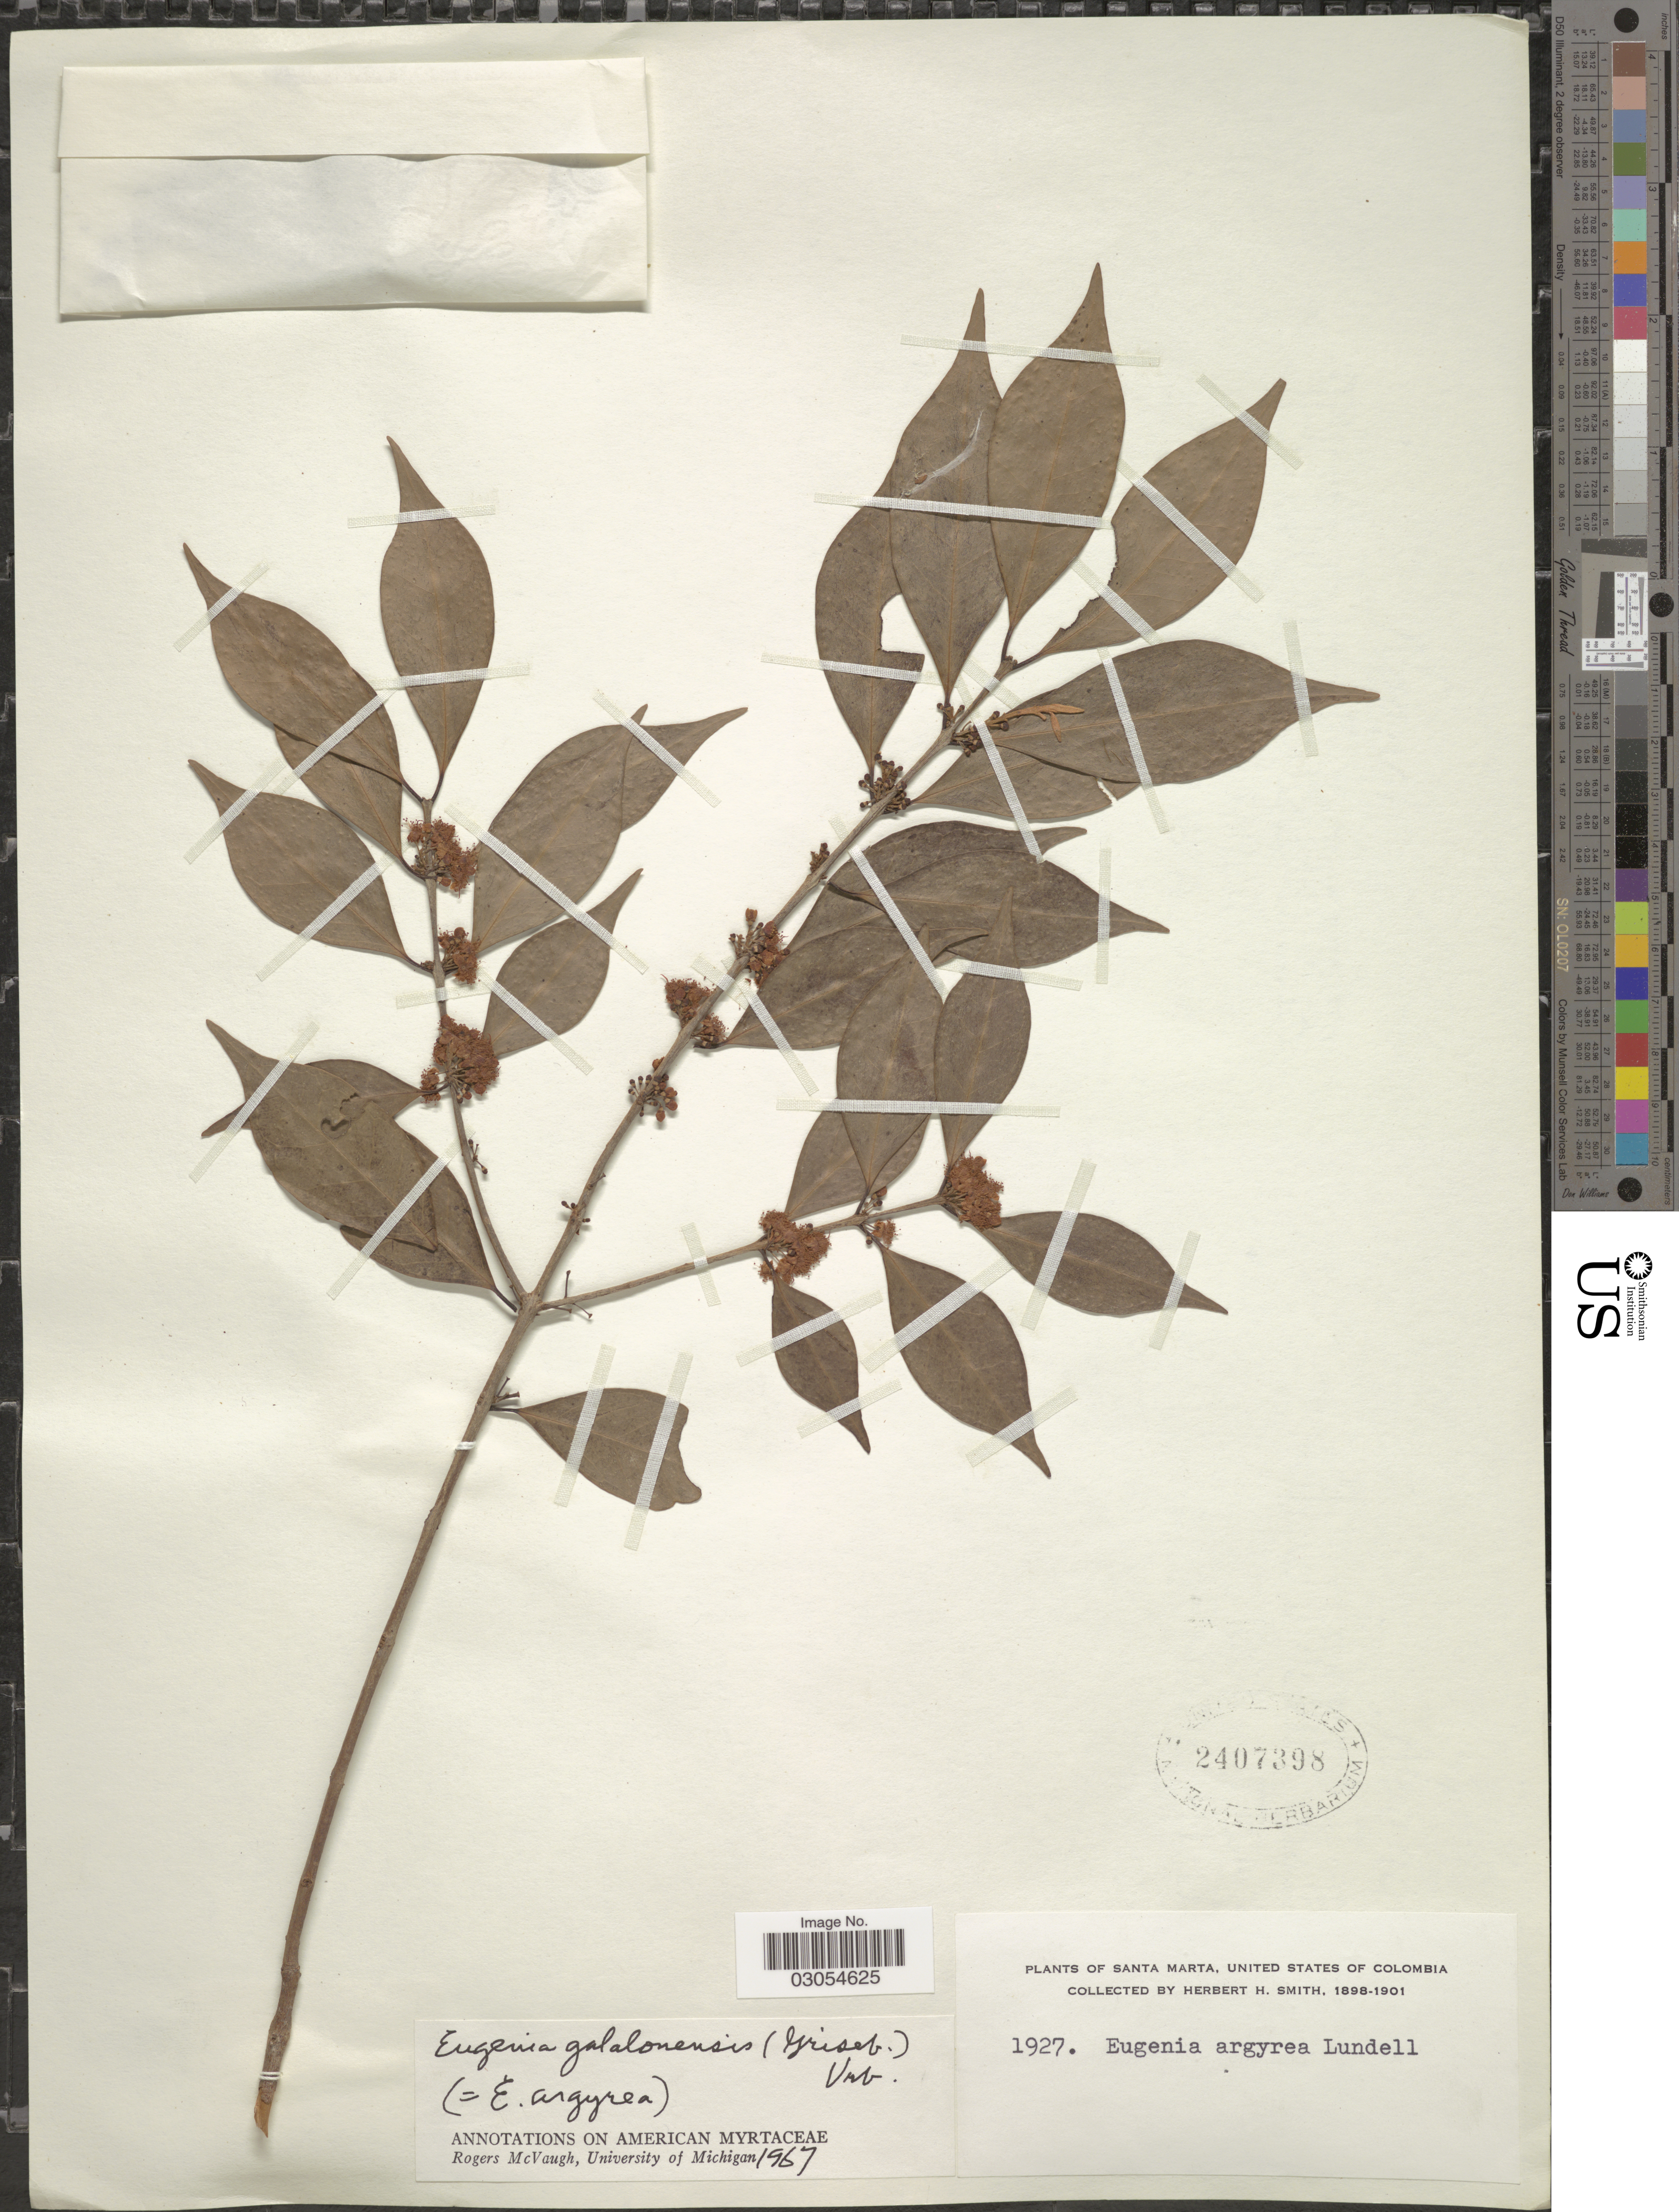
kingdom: Plantae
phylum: Tracheophyta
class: Magnoliopsida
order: Myrtales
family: Myrtaceae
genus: Eugenia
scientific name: Eugenia galalonensis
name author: (Griseb.) Krug & Urb.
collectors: Herbert H. Smith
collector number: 1927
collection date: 1898/1901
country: Colombia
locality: Santa Marta, United States of Colombia.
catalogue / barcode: US 2407398